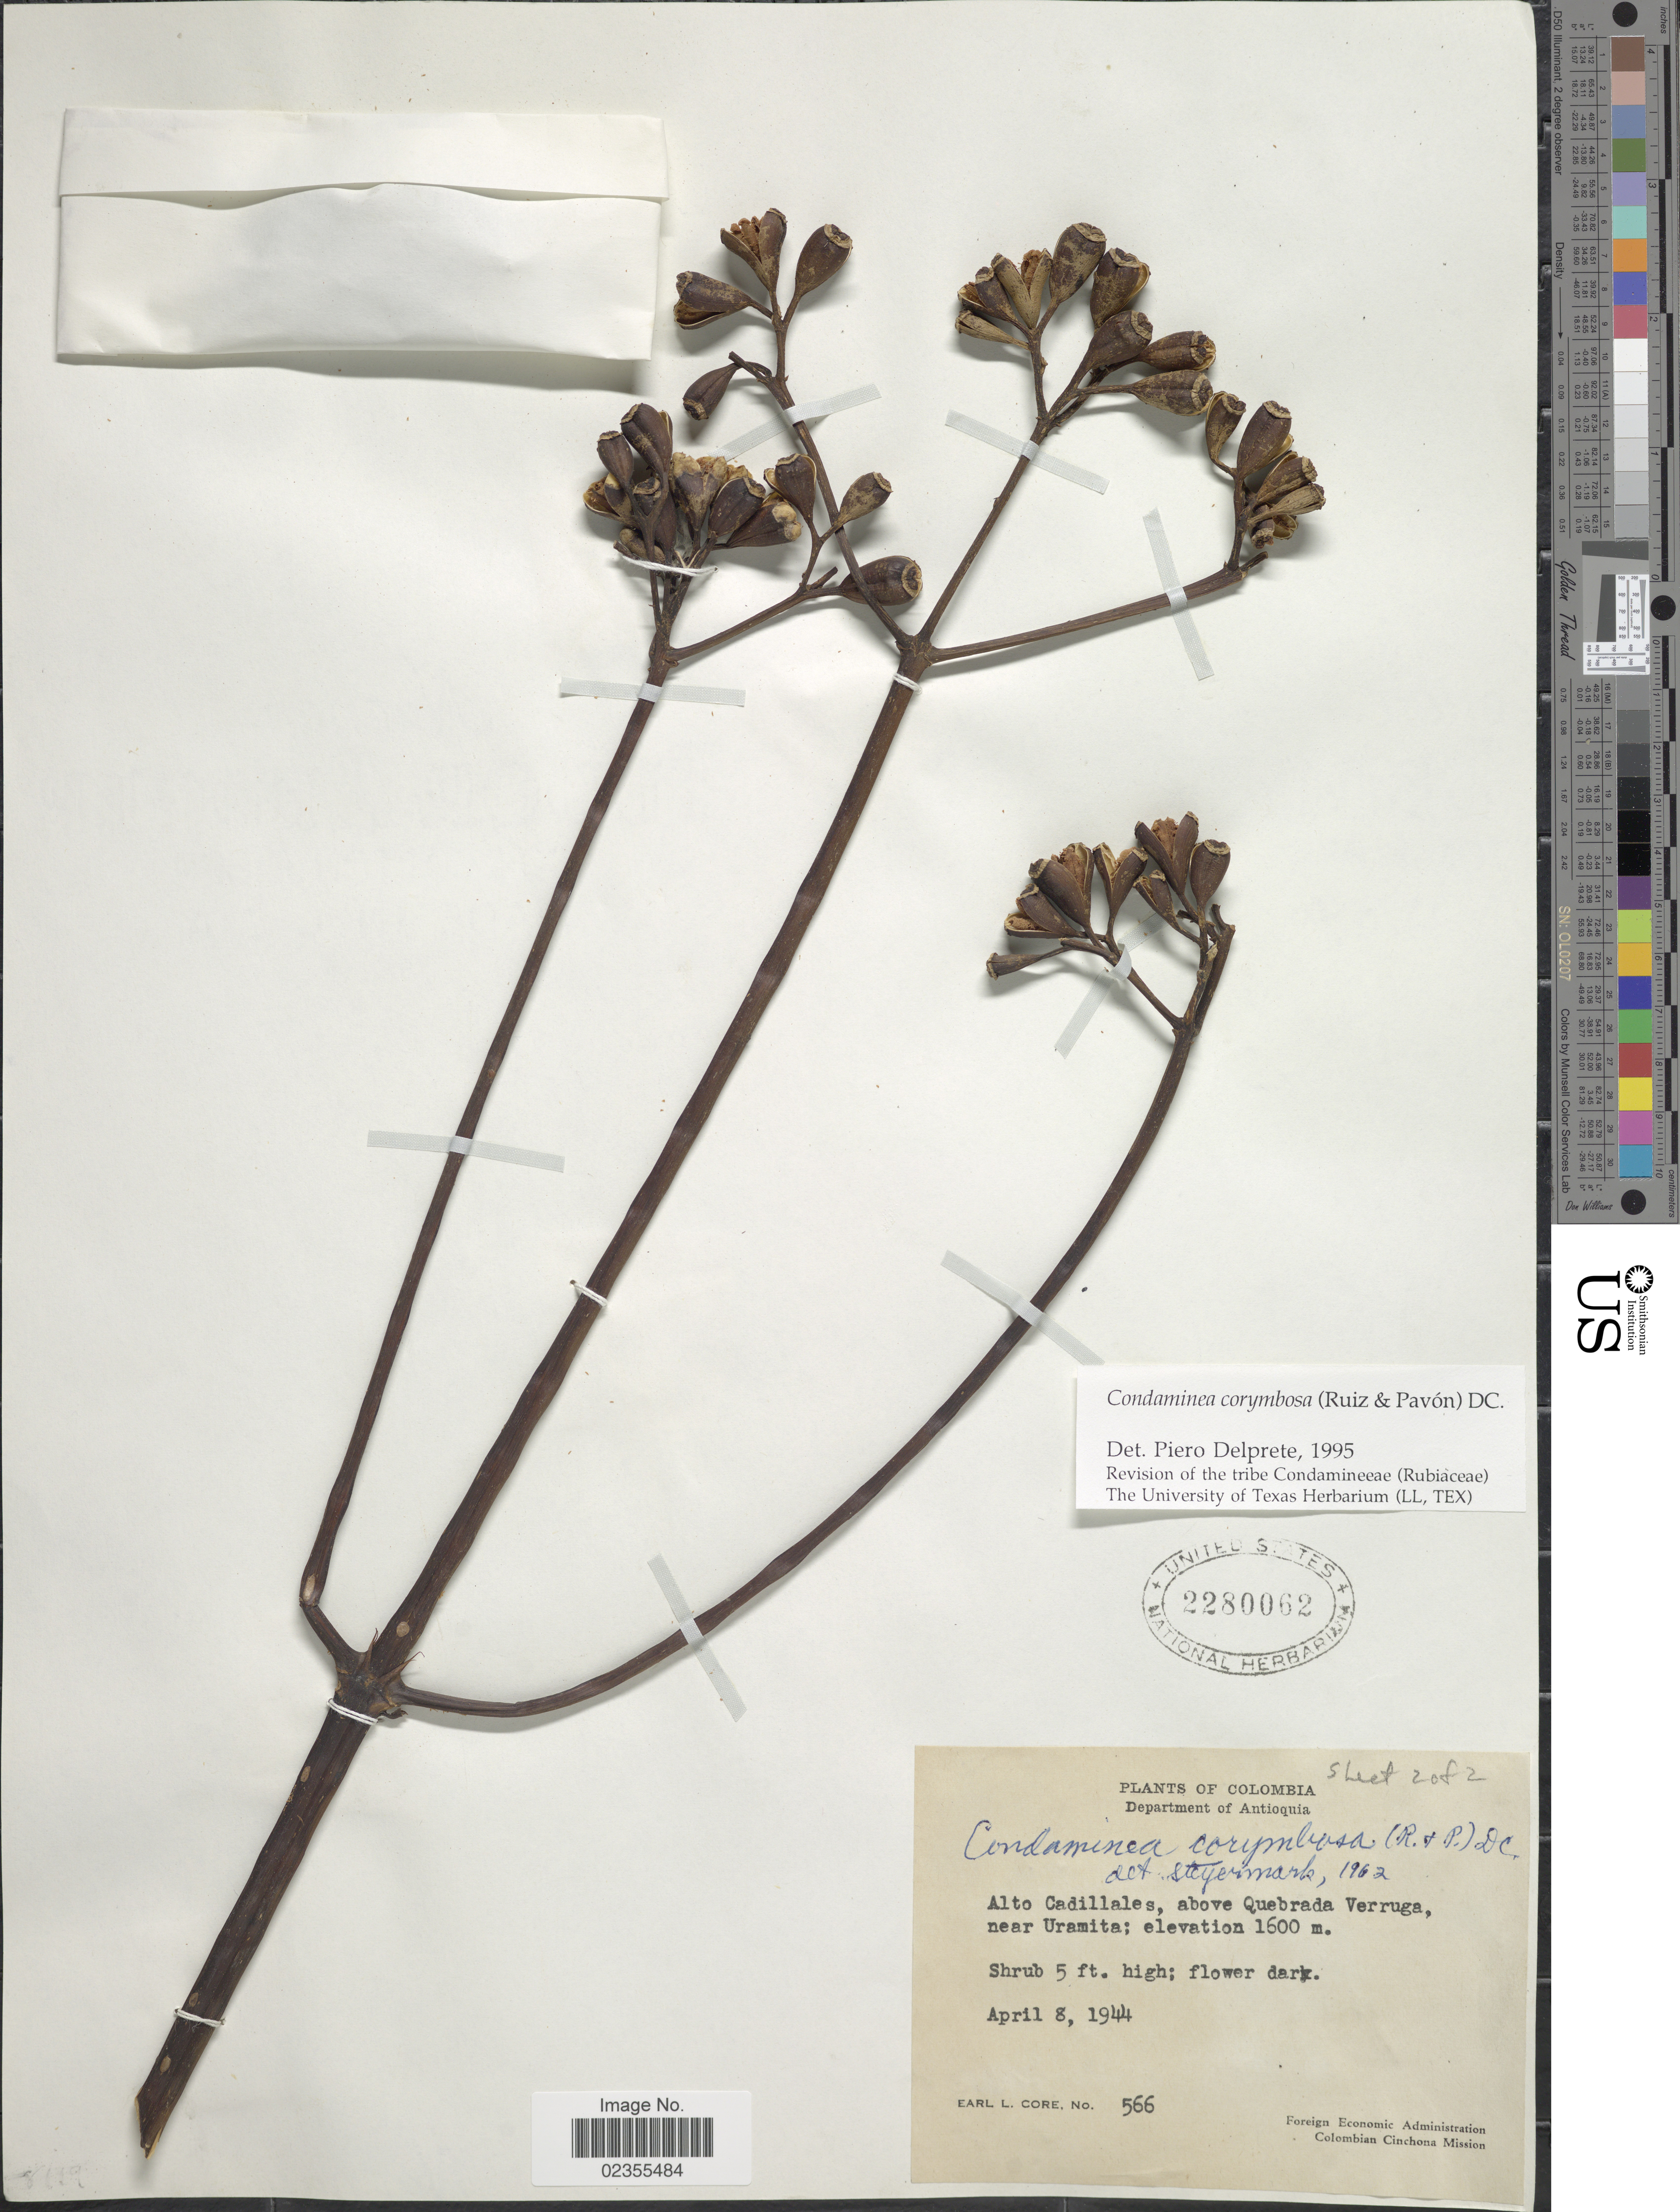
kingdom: Plantae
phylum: Tracheophyta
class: Magnoliopsida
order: Gentianales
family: Rubiaceae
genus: Condaminea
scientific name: Condaminea corymbosa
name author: (Ruiz & Pav.) DC.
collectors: E. L. Core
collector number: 566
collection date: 1944-04-08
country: Colombia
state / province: Antioquia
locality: Alto Cadillales, above Quebrada Verruga near Uramita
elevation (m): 1600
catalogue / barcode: US 2280062